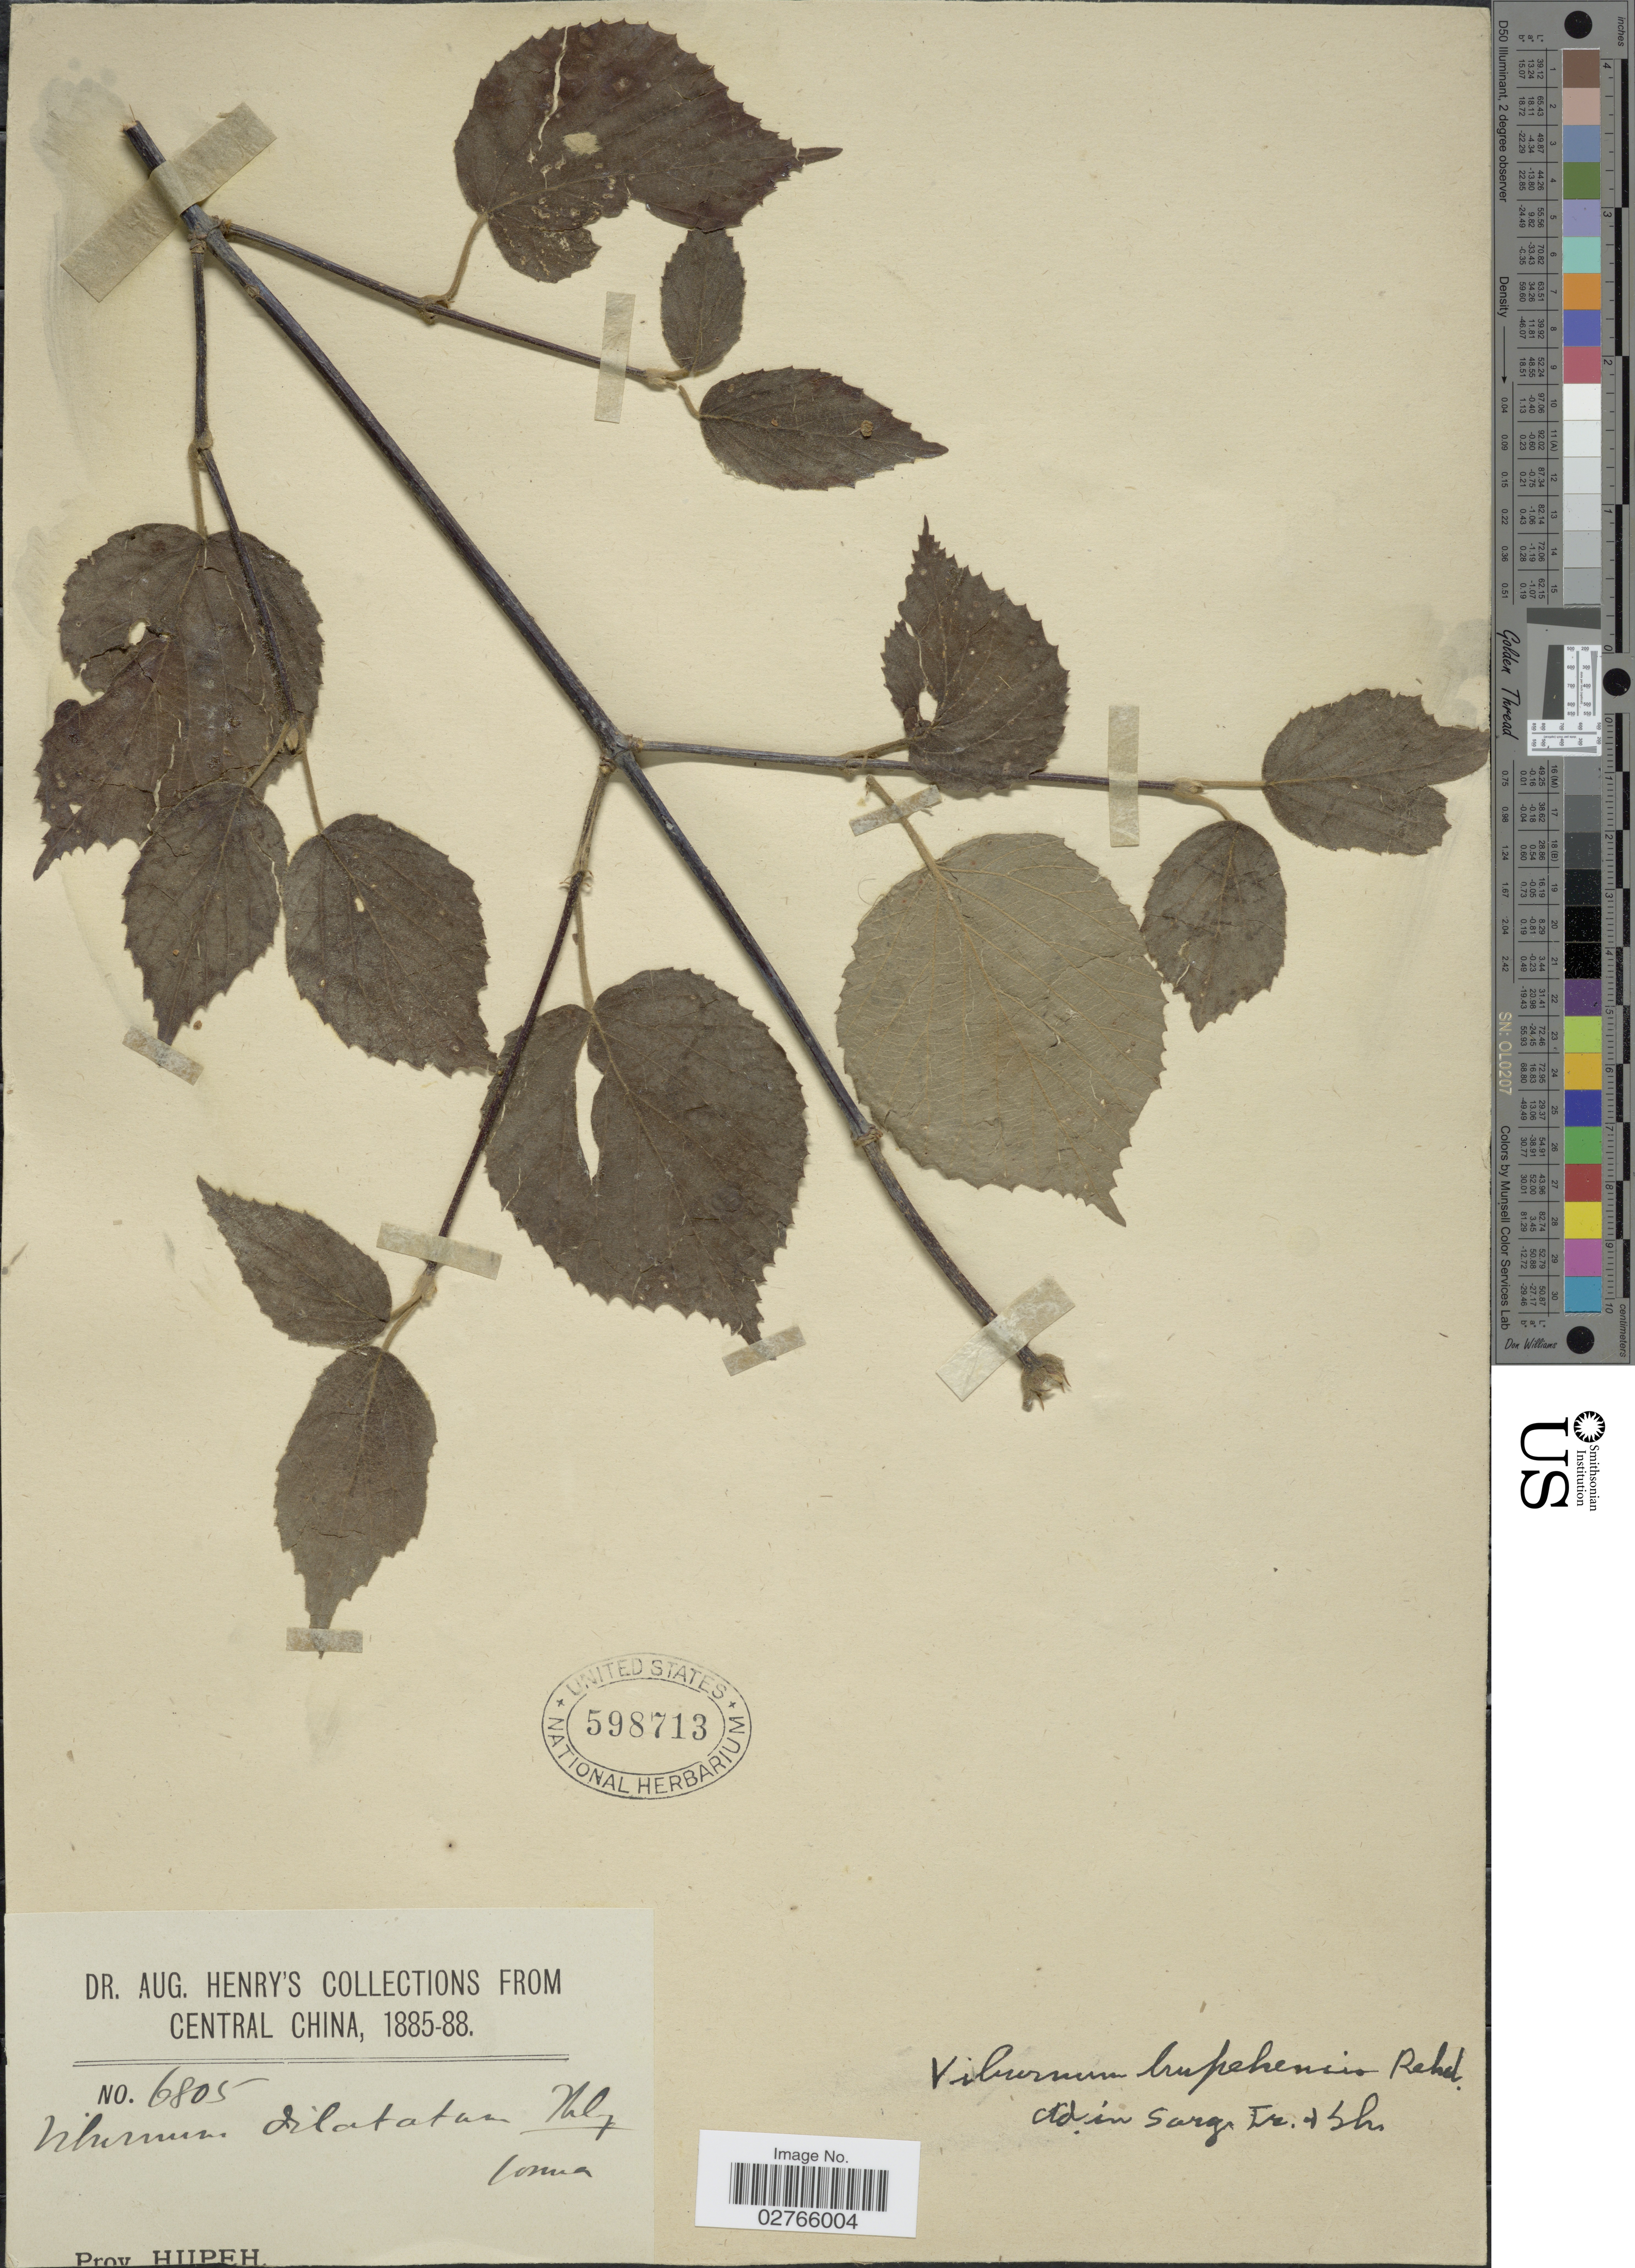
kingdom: Plantae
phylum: Tracheophyta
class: Magnoliopsida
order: Dipsacales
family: Viburnaceae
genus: Viburnum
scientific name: Viburnum hupehense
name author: Rehder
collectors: A. Henry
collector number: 6805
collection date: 1885/1888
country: China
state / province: Hubei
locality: Central China, Prov. Hupeh.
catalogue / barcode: US 598713